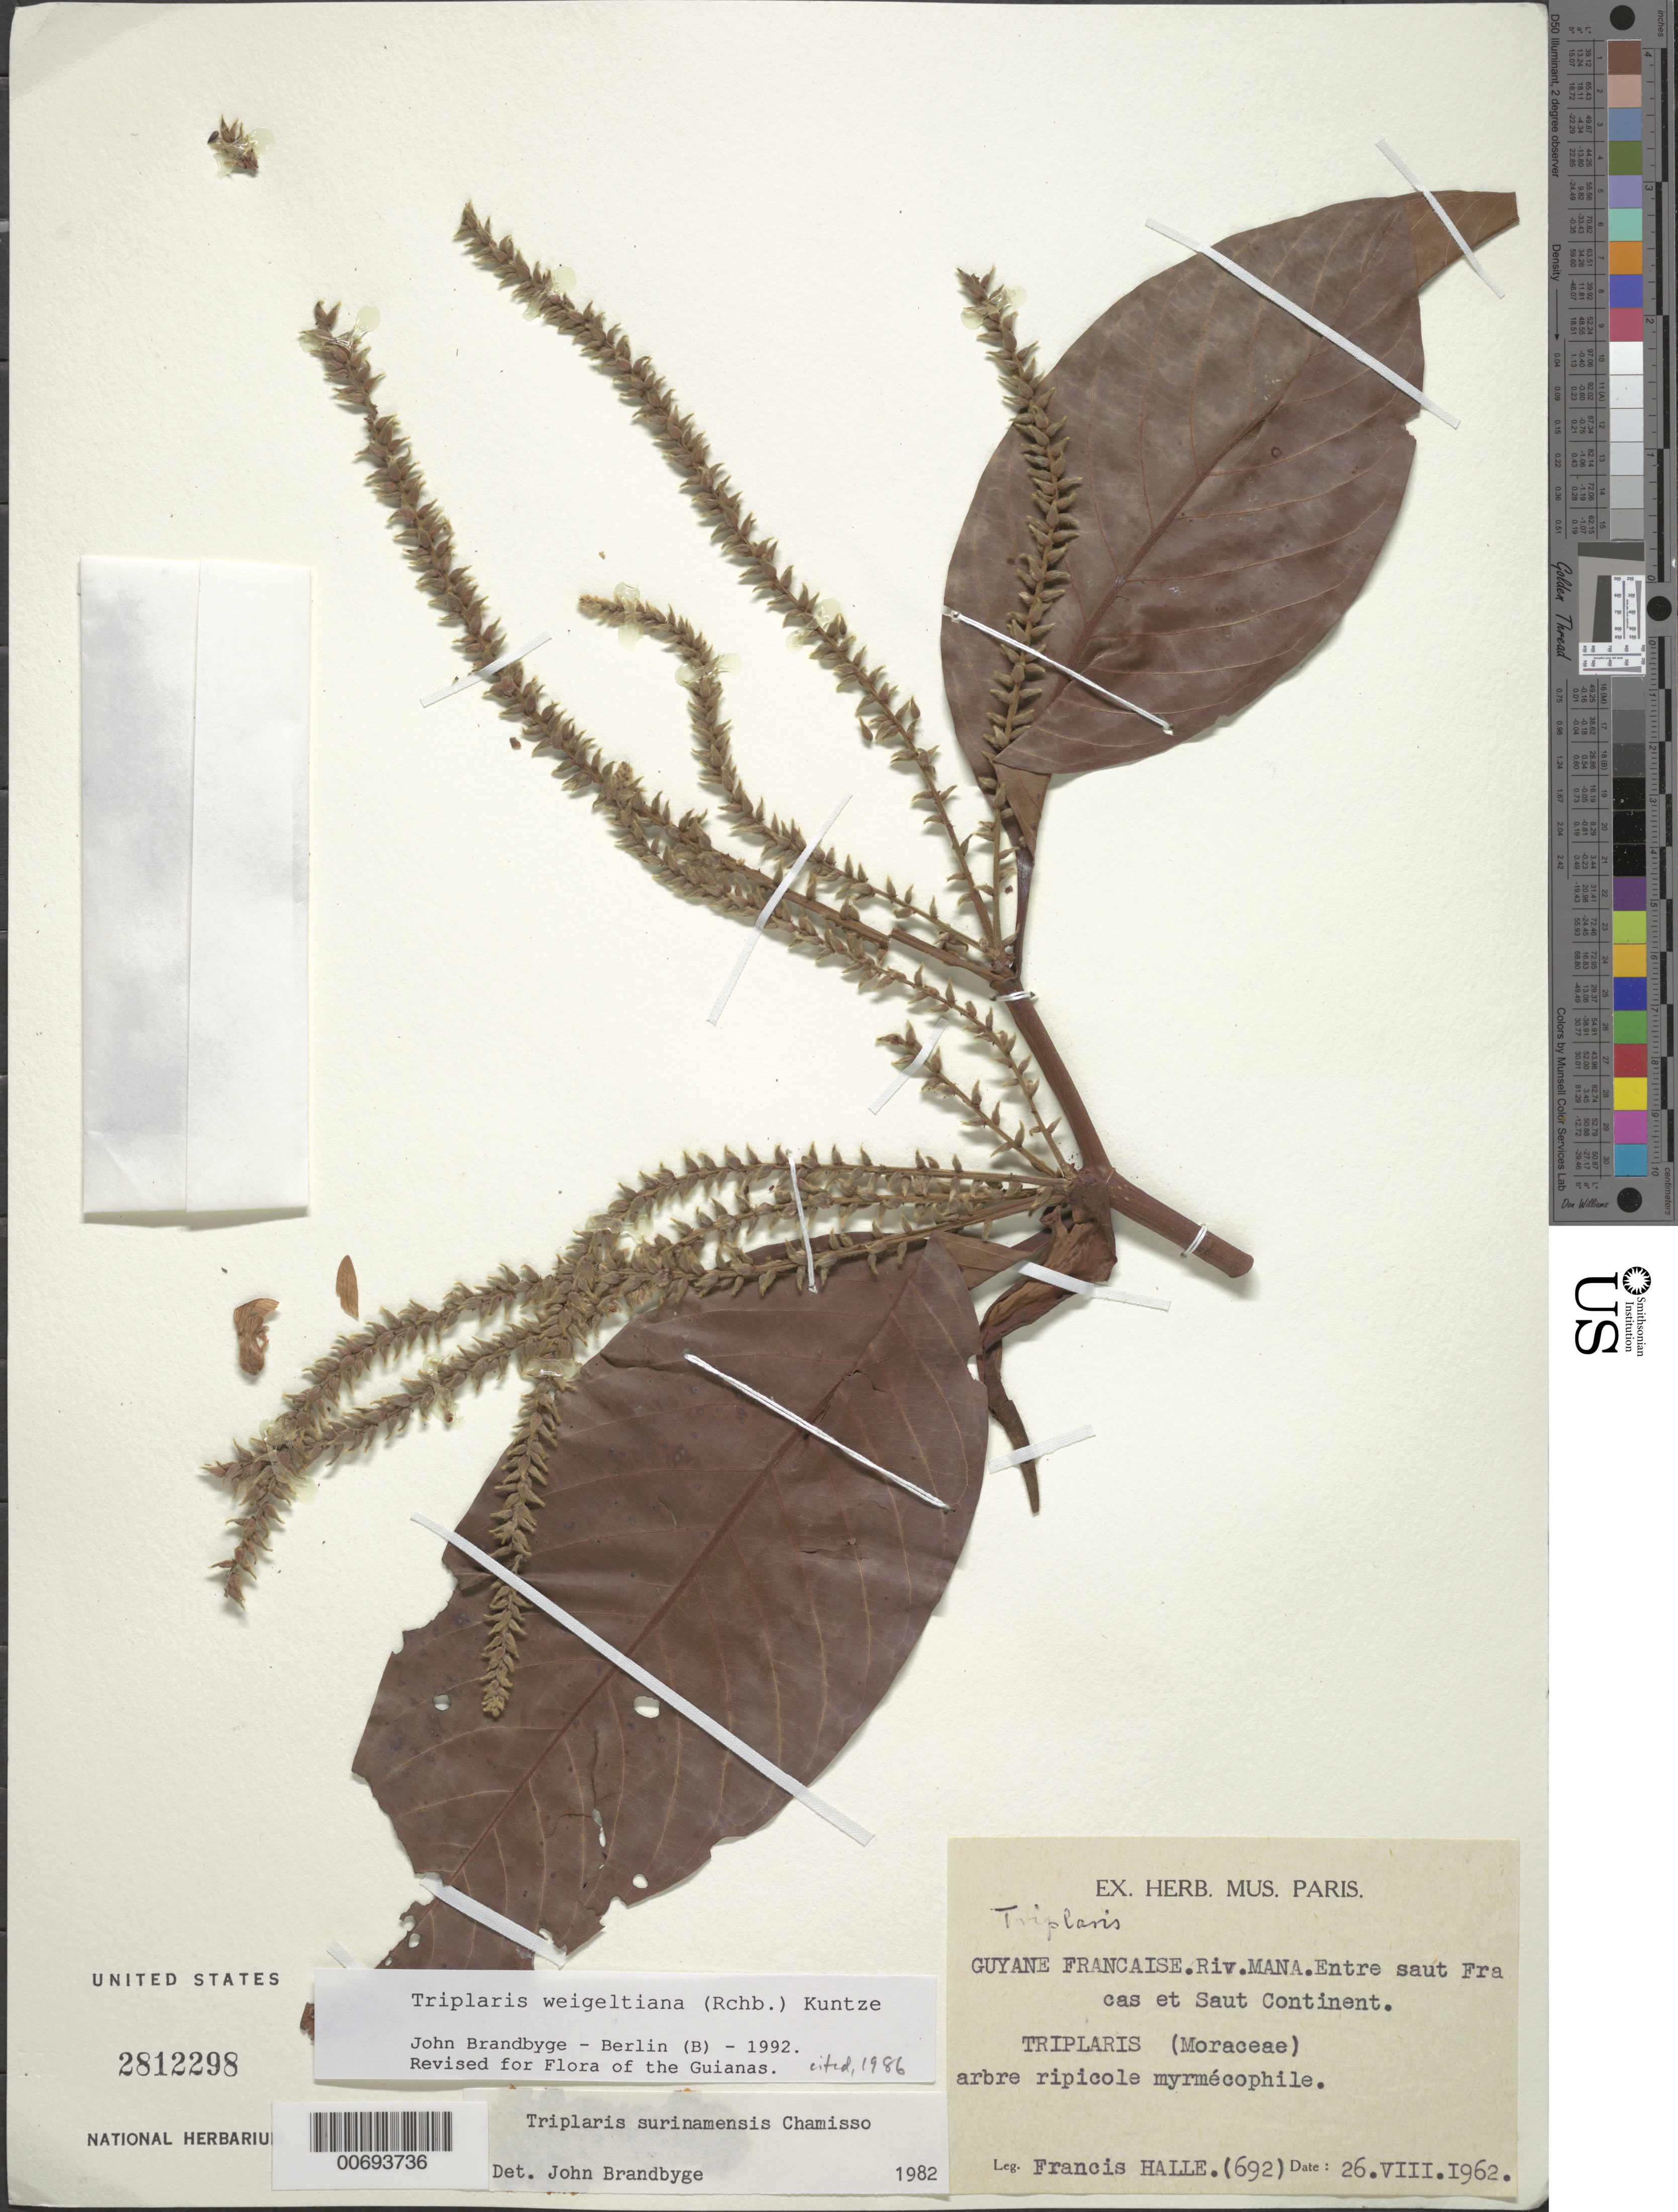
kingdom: Plantae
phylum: Tracheophyta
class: Magnoliopsida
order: Caryophyllales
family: Polygonaceae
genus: Triplaris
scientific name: Triplaris weigeltiana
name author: (Rchb.) Kuntze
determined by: Brandbyge, J.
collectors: F. Hallé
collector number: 692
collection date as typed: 26-Aug-62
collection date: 1962-08-26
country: French Guiana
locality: Rivière Mana, Saut Fracas et Saut Continent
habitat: Arbre ripicole myrmecophile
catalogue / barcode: US 2812298